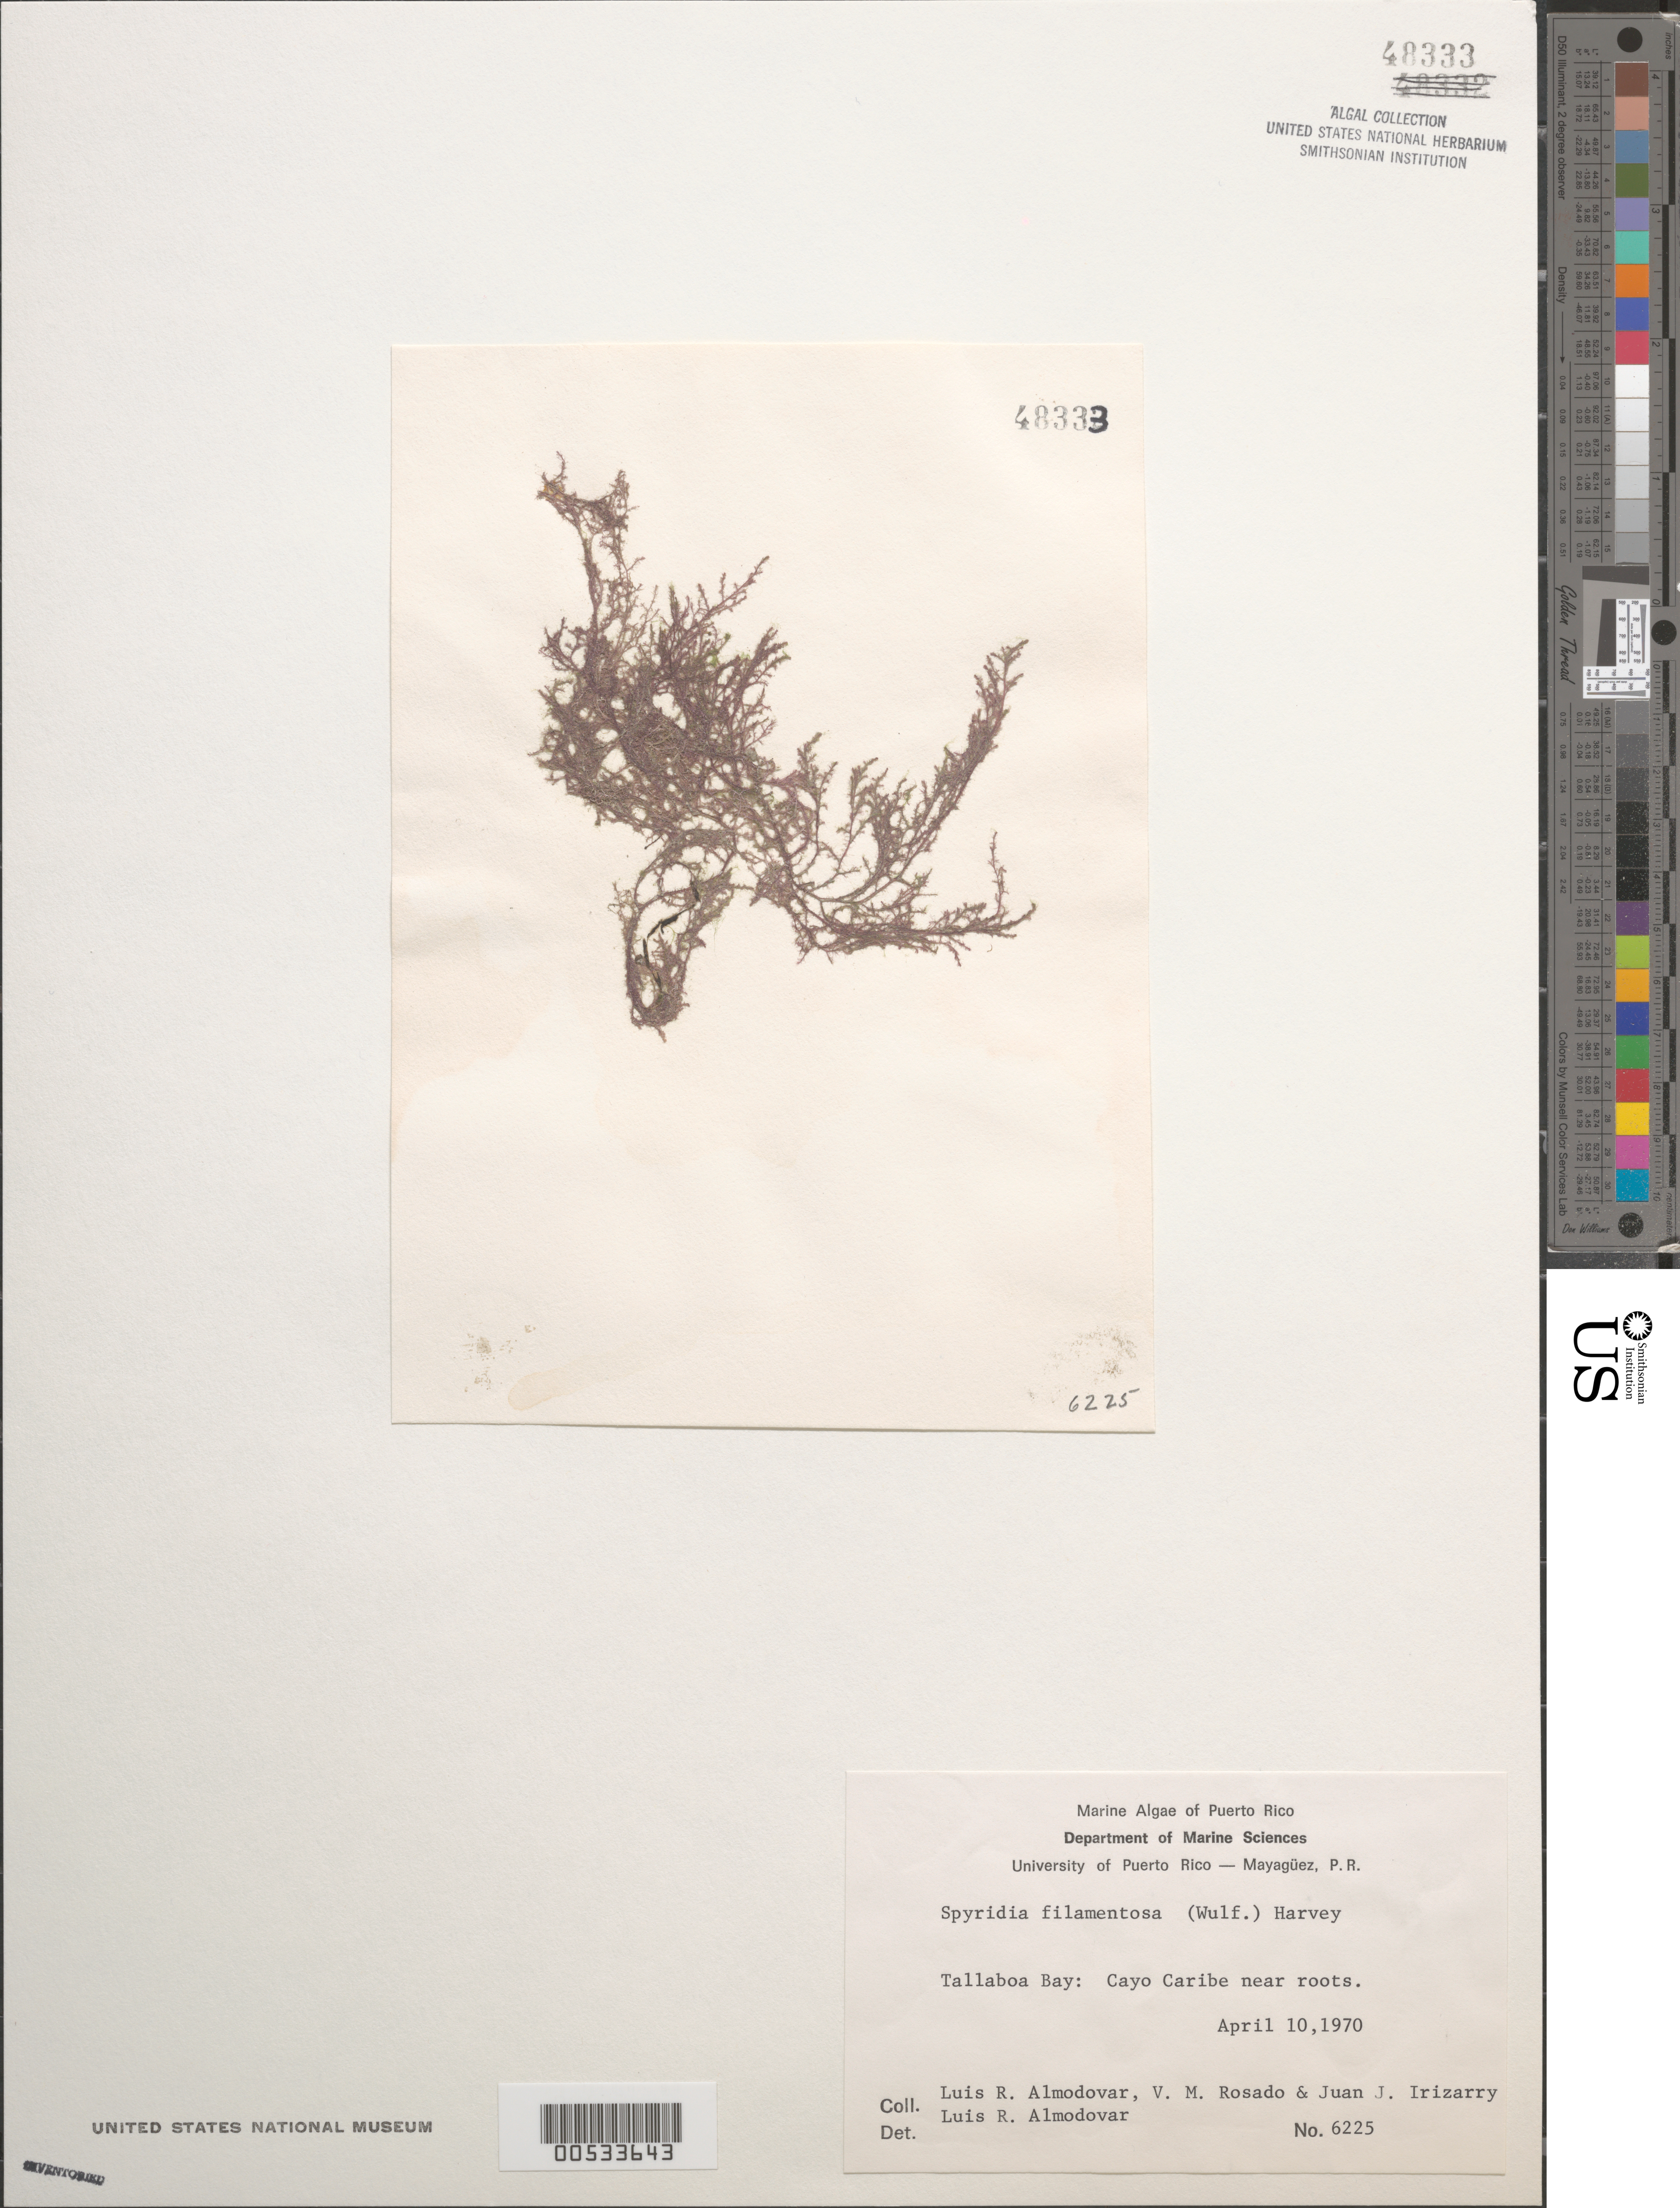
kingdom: Plantae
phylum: Rhodophyta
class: Florideophyceae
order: Ceramiales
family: Spyridiaceae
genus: Spyridia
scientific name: Spyridia filamentosa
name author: (Wulfen) Harv.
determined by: Almodovar, L. R.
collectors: L. Almodovar, V. Rosado & J. Irizarry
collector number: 6225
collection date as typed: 10 Apr 1970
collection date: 1970-04-10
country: Puerto Rico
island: Cayo Caribe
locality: Tallaboa Bay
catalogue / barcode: US 48333